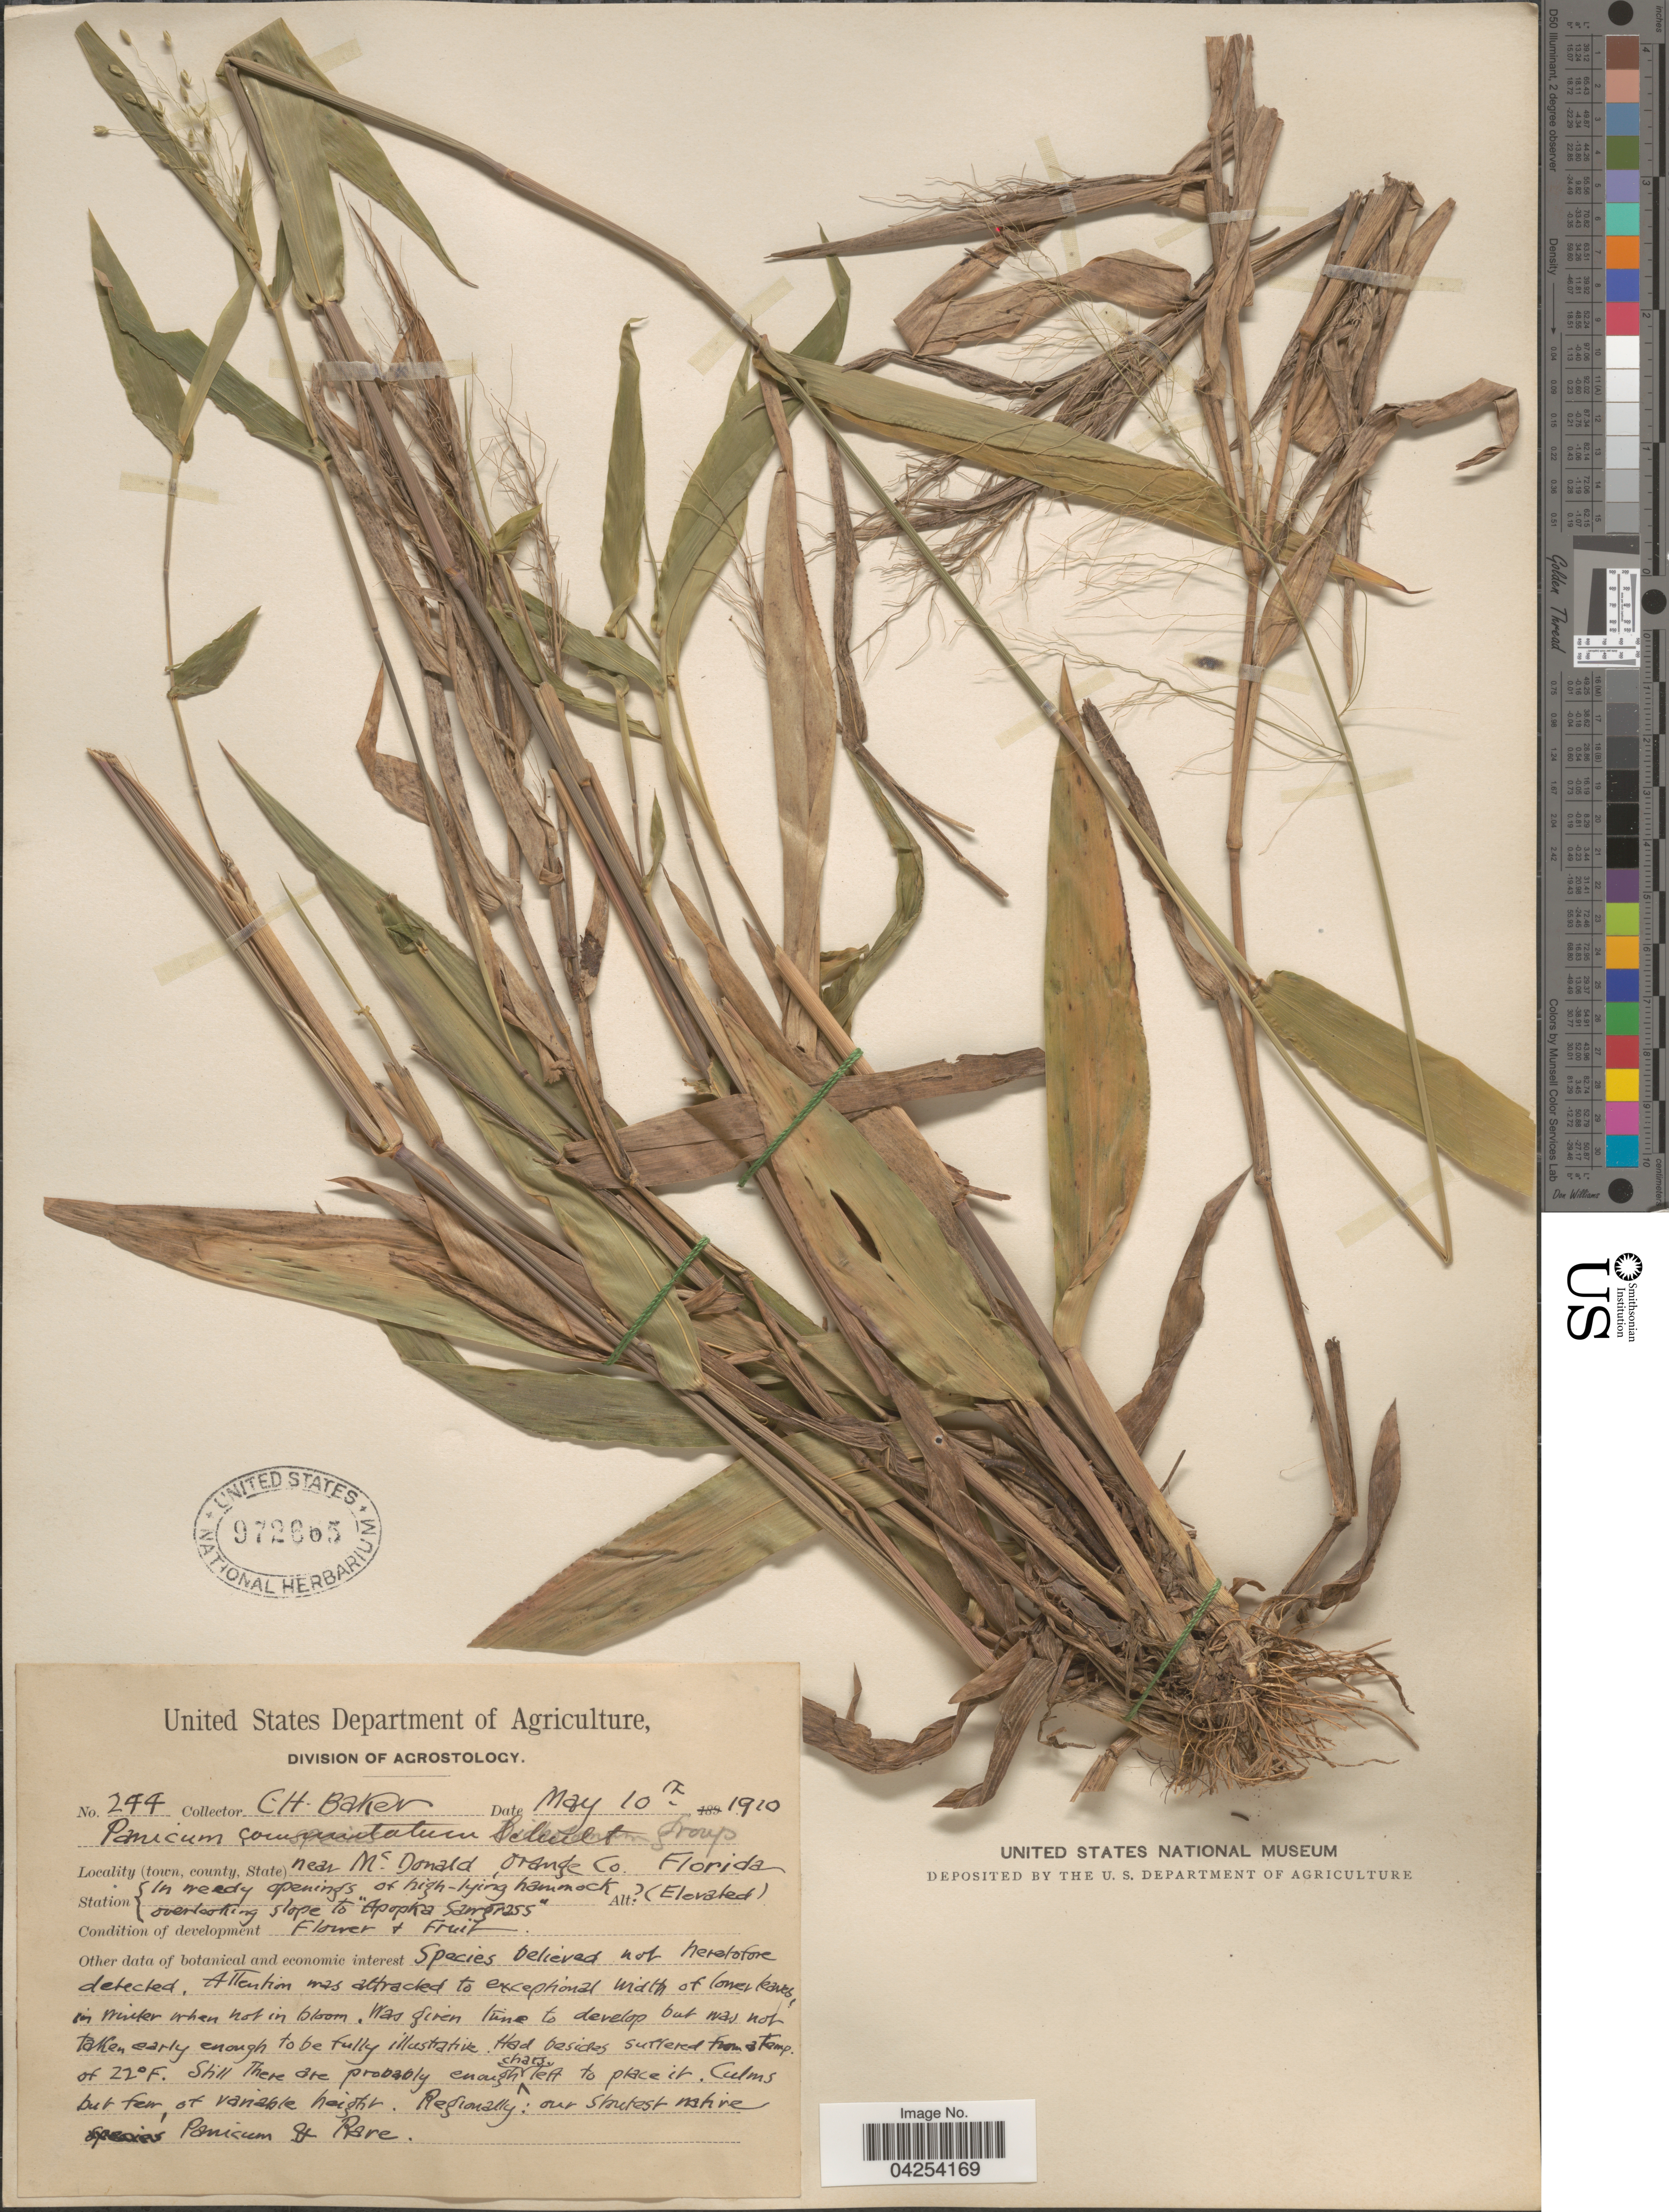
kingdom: Plantae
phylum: Tracheophyta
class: Liliopsida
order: Poales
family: Poaceae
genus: Dichanthelium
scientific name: Dichanthelium commutatum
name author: (Schult.) Gould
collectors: C. H. Baker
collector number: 244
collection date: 1910-05-10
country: United States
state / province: Florida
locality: Near McDonald, Orange Co. Station in weedy opening of high-lying hammock overlooking slope to "Apopka Sawgrass".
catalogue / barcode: US 972665